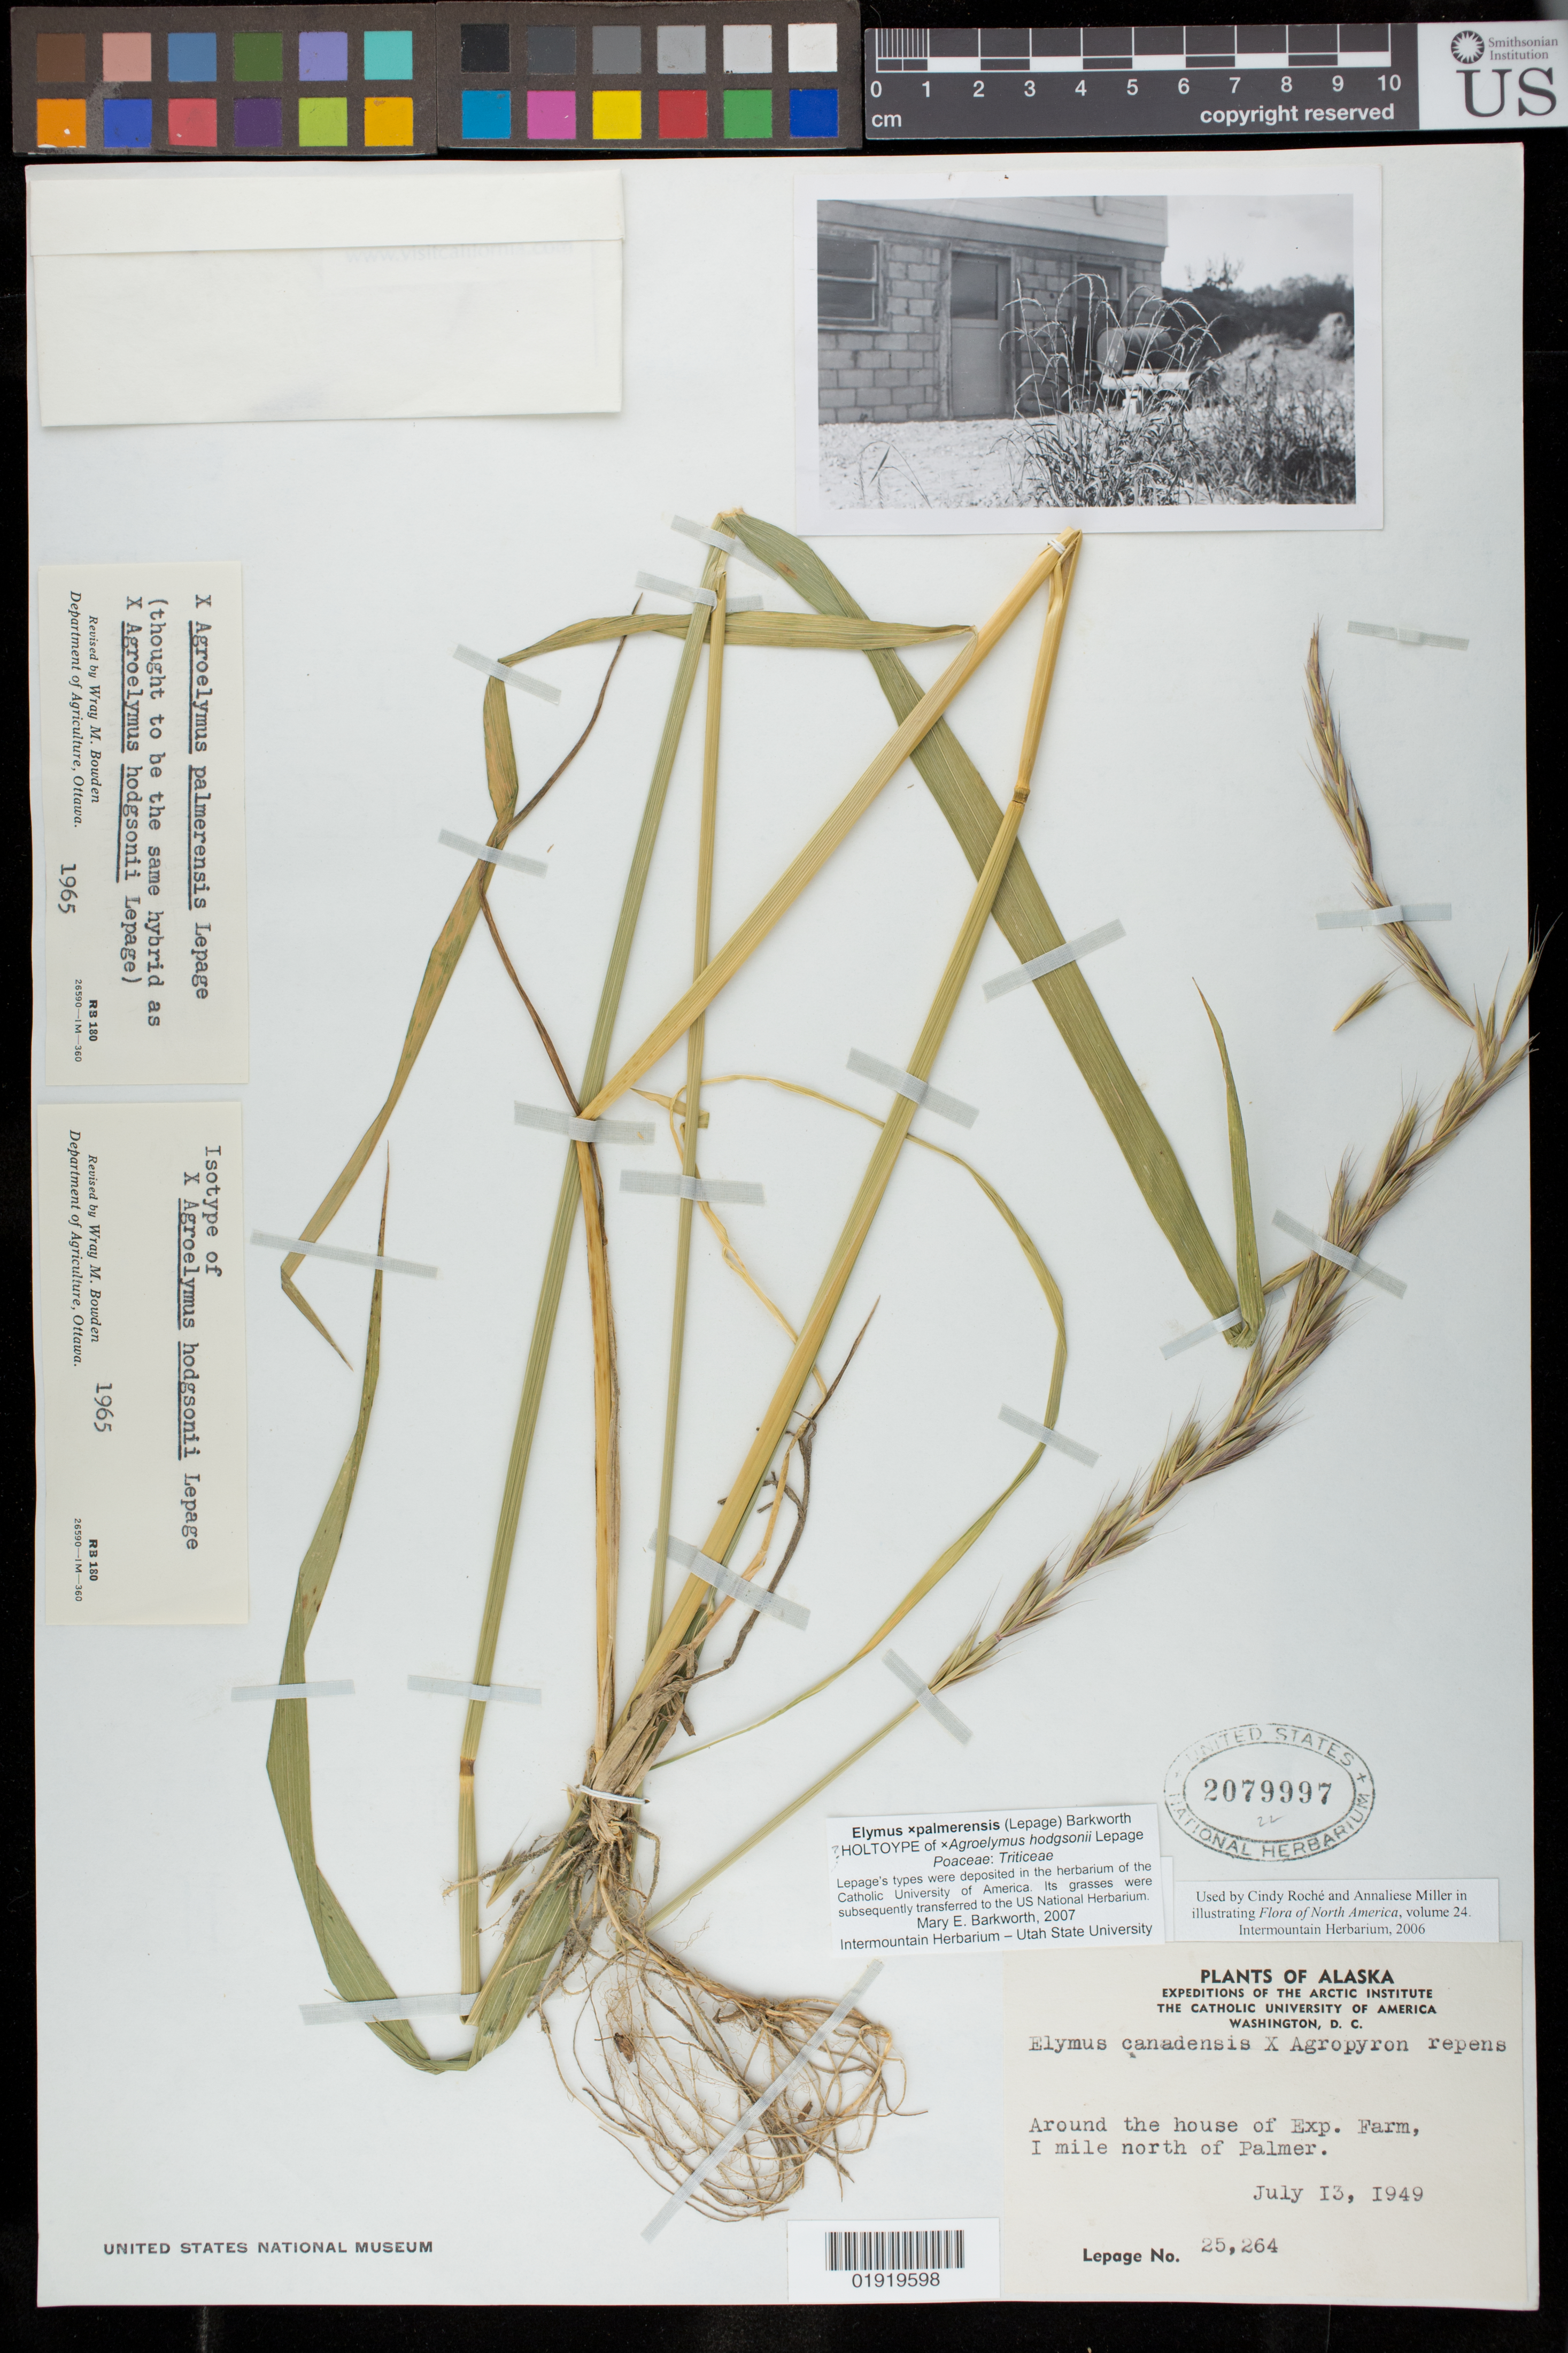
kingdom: Plantae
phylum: Tracheophyta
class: Liliopsida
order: Poales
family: Poaceae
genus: Agroelymus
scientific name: x Agroelymus hodgsonii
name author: Lepage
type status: Type Collection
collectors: E. Lepage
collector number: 25264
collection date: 1949-07-13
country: United States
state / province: Alaska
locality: Around the house of Exp. Farm, 1 mile north of Palmer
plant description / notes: Annotated as isotype by W.M. Bowden (1965). As annotated by M.E. Barkworth (2007), this specimen may be the holotype originally deposited at Catholic University [but if so, it is odd that it was annotated with neither type status nor even name]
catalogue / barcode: US 2079997